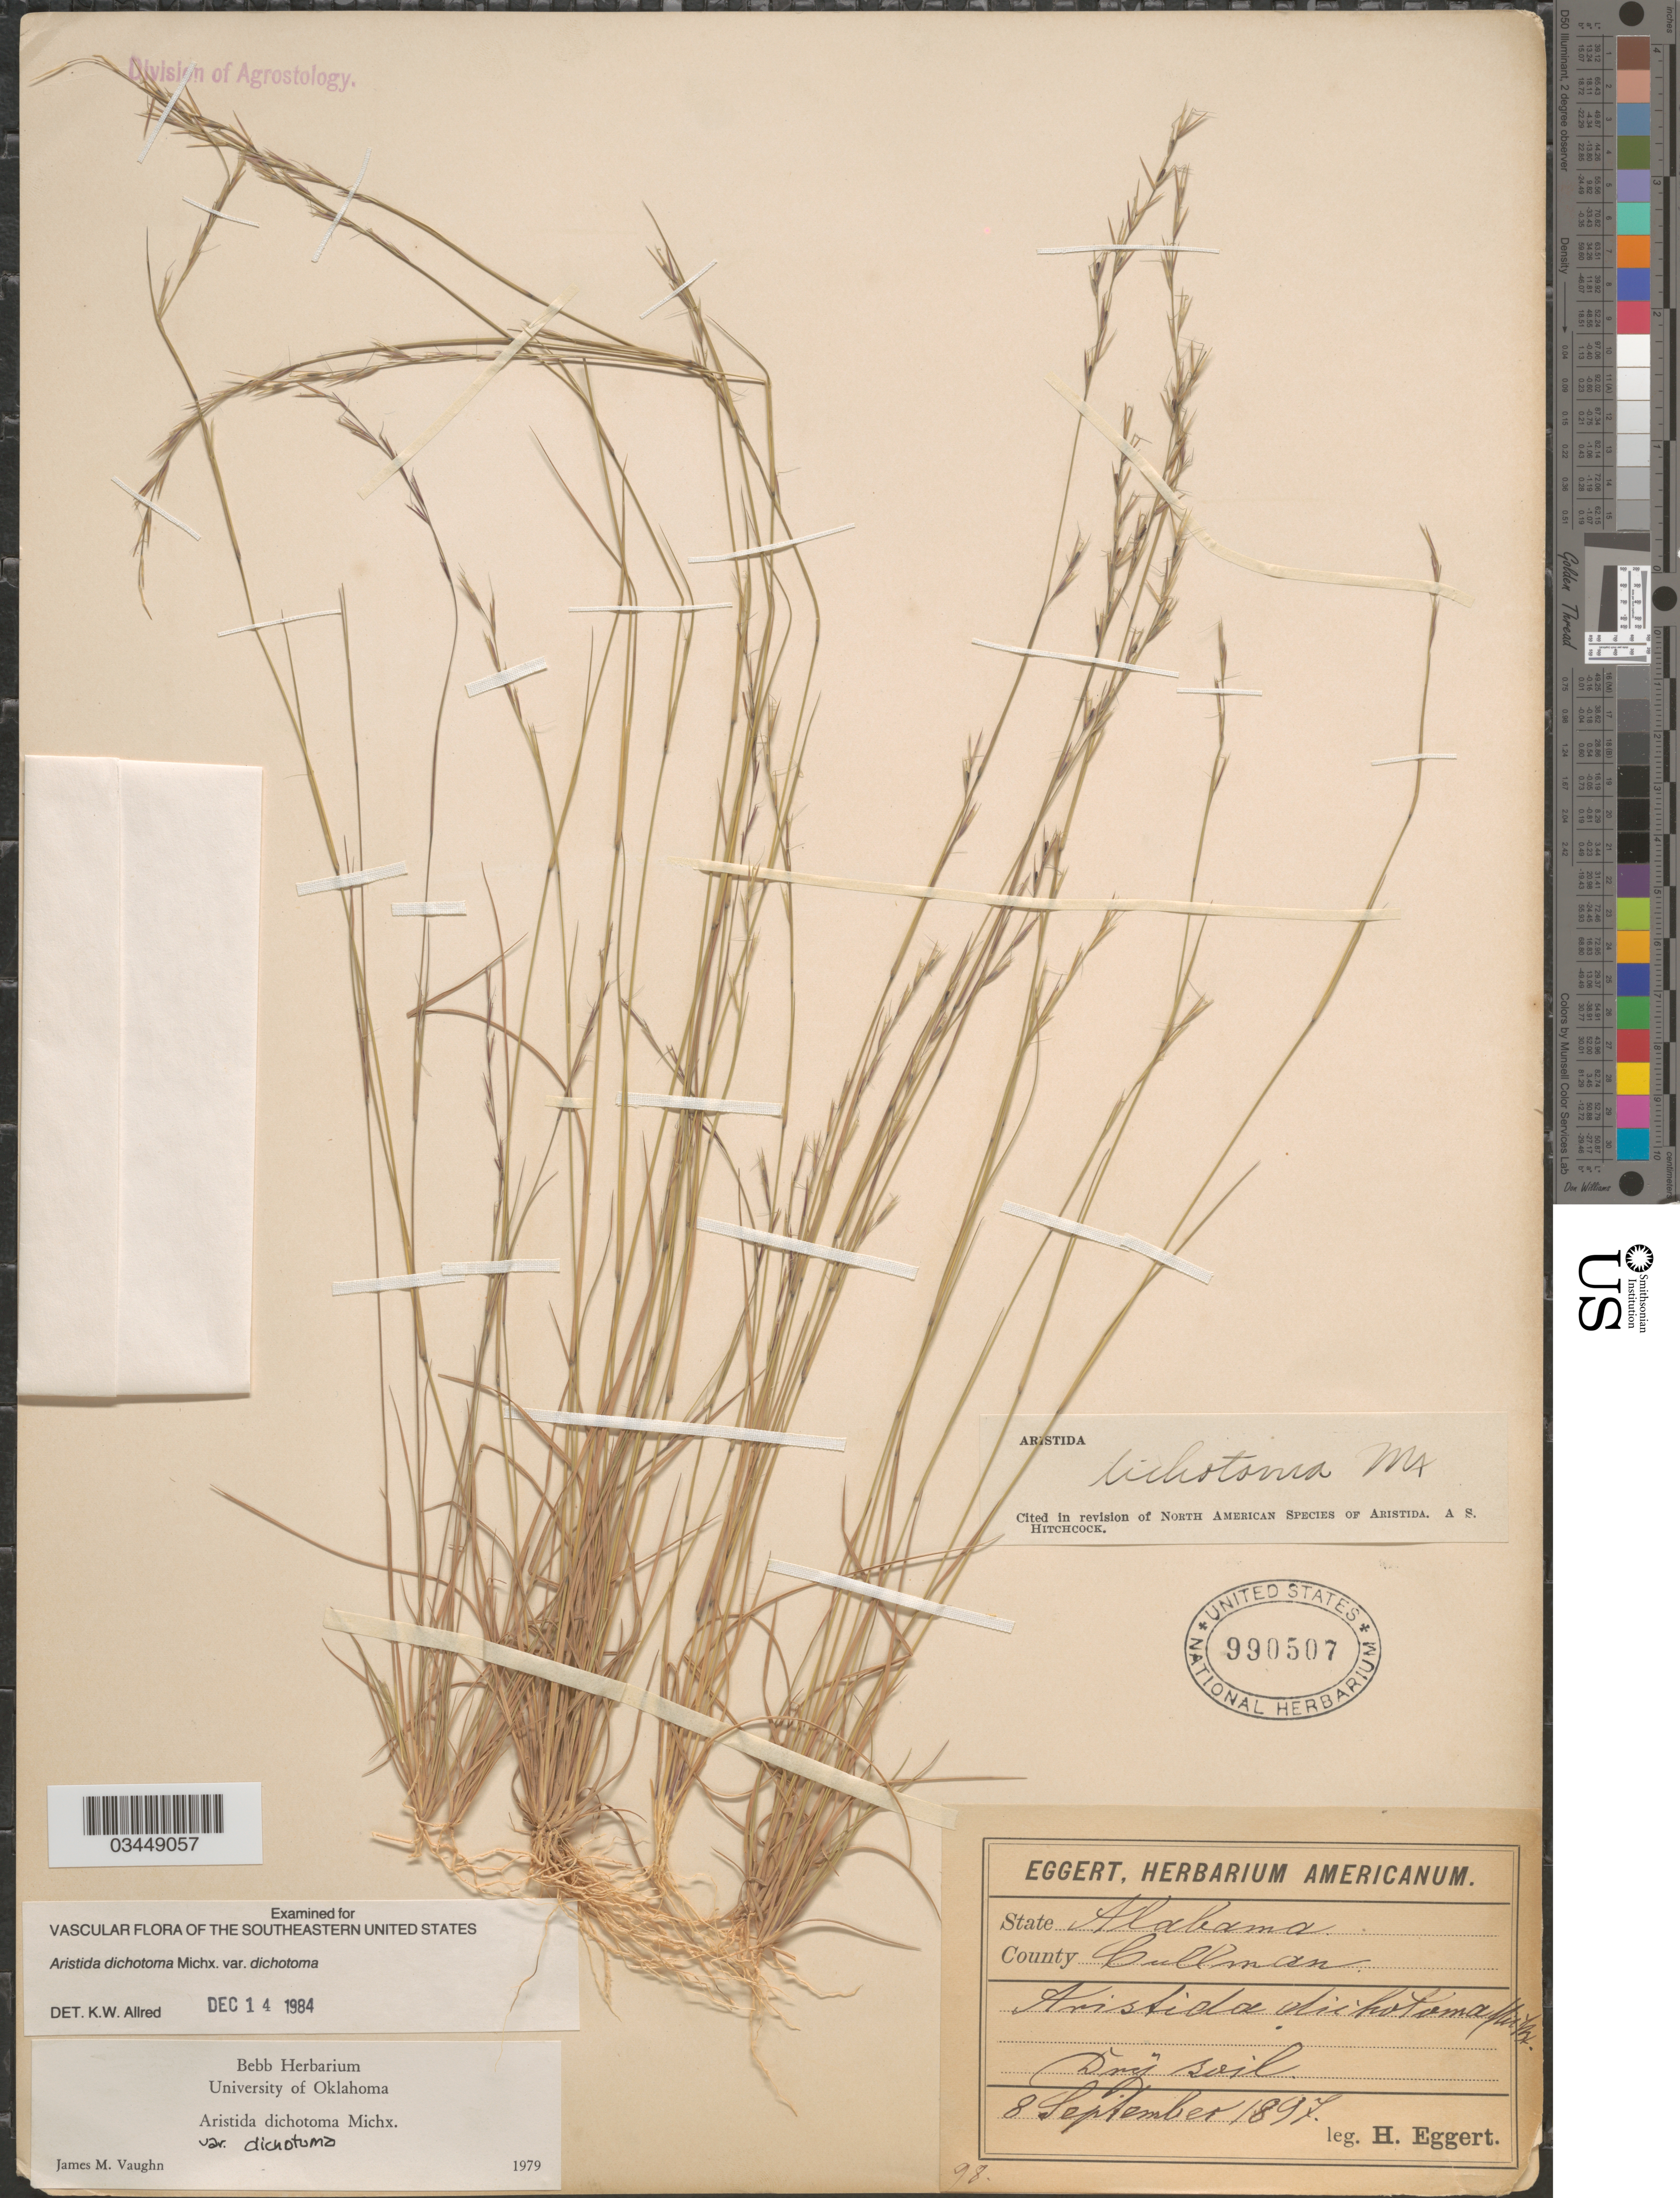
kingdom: Plantae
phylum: Tracheophyta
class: Liliopsida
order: Poales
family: Poaceae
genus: Aristida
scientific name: Aristida dichotoma var. dichotoma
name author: Michx.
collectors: H. Eggert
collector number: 98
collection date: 1897-09-08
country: United States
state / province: Alabama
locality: County Cullman.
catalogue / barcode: US 990507